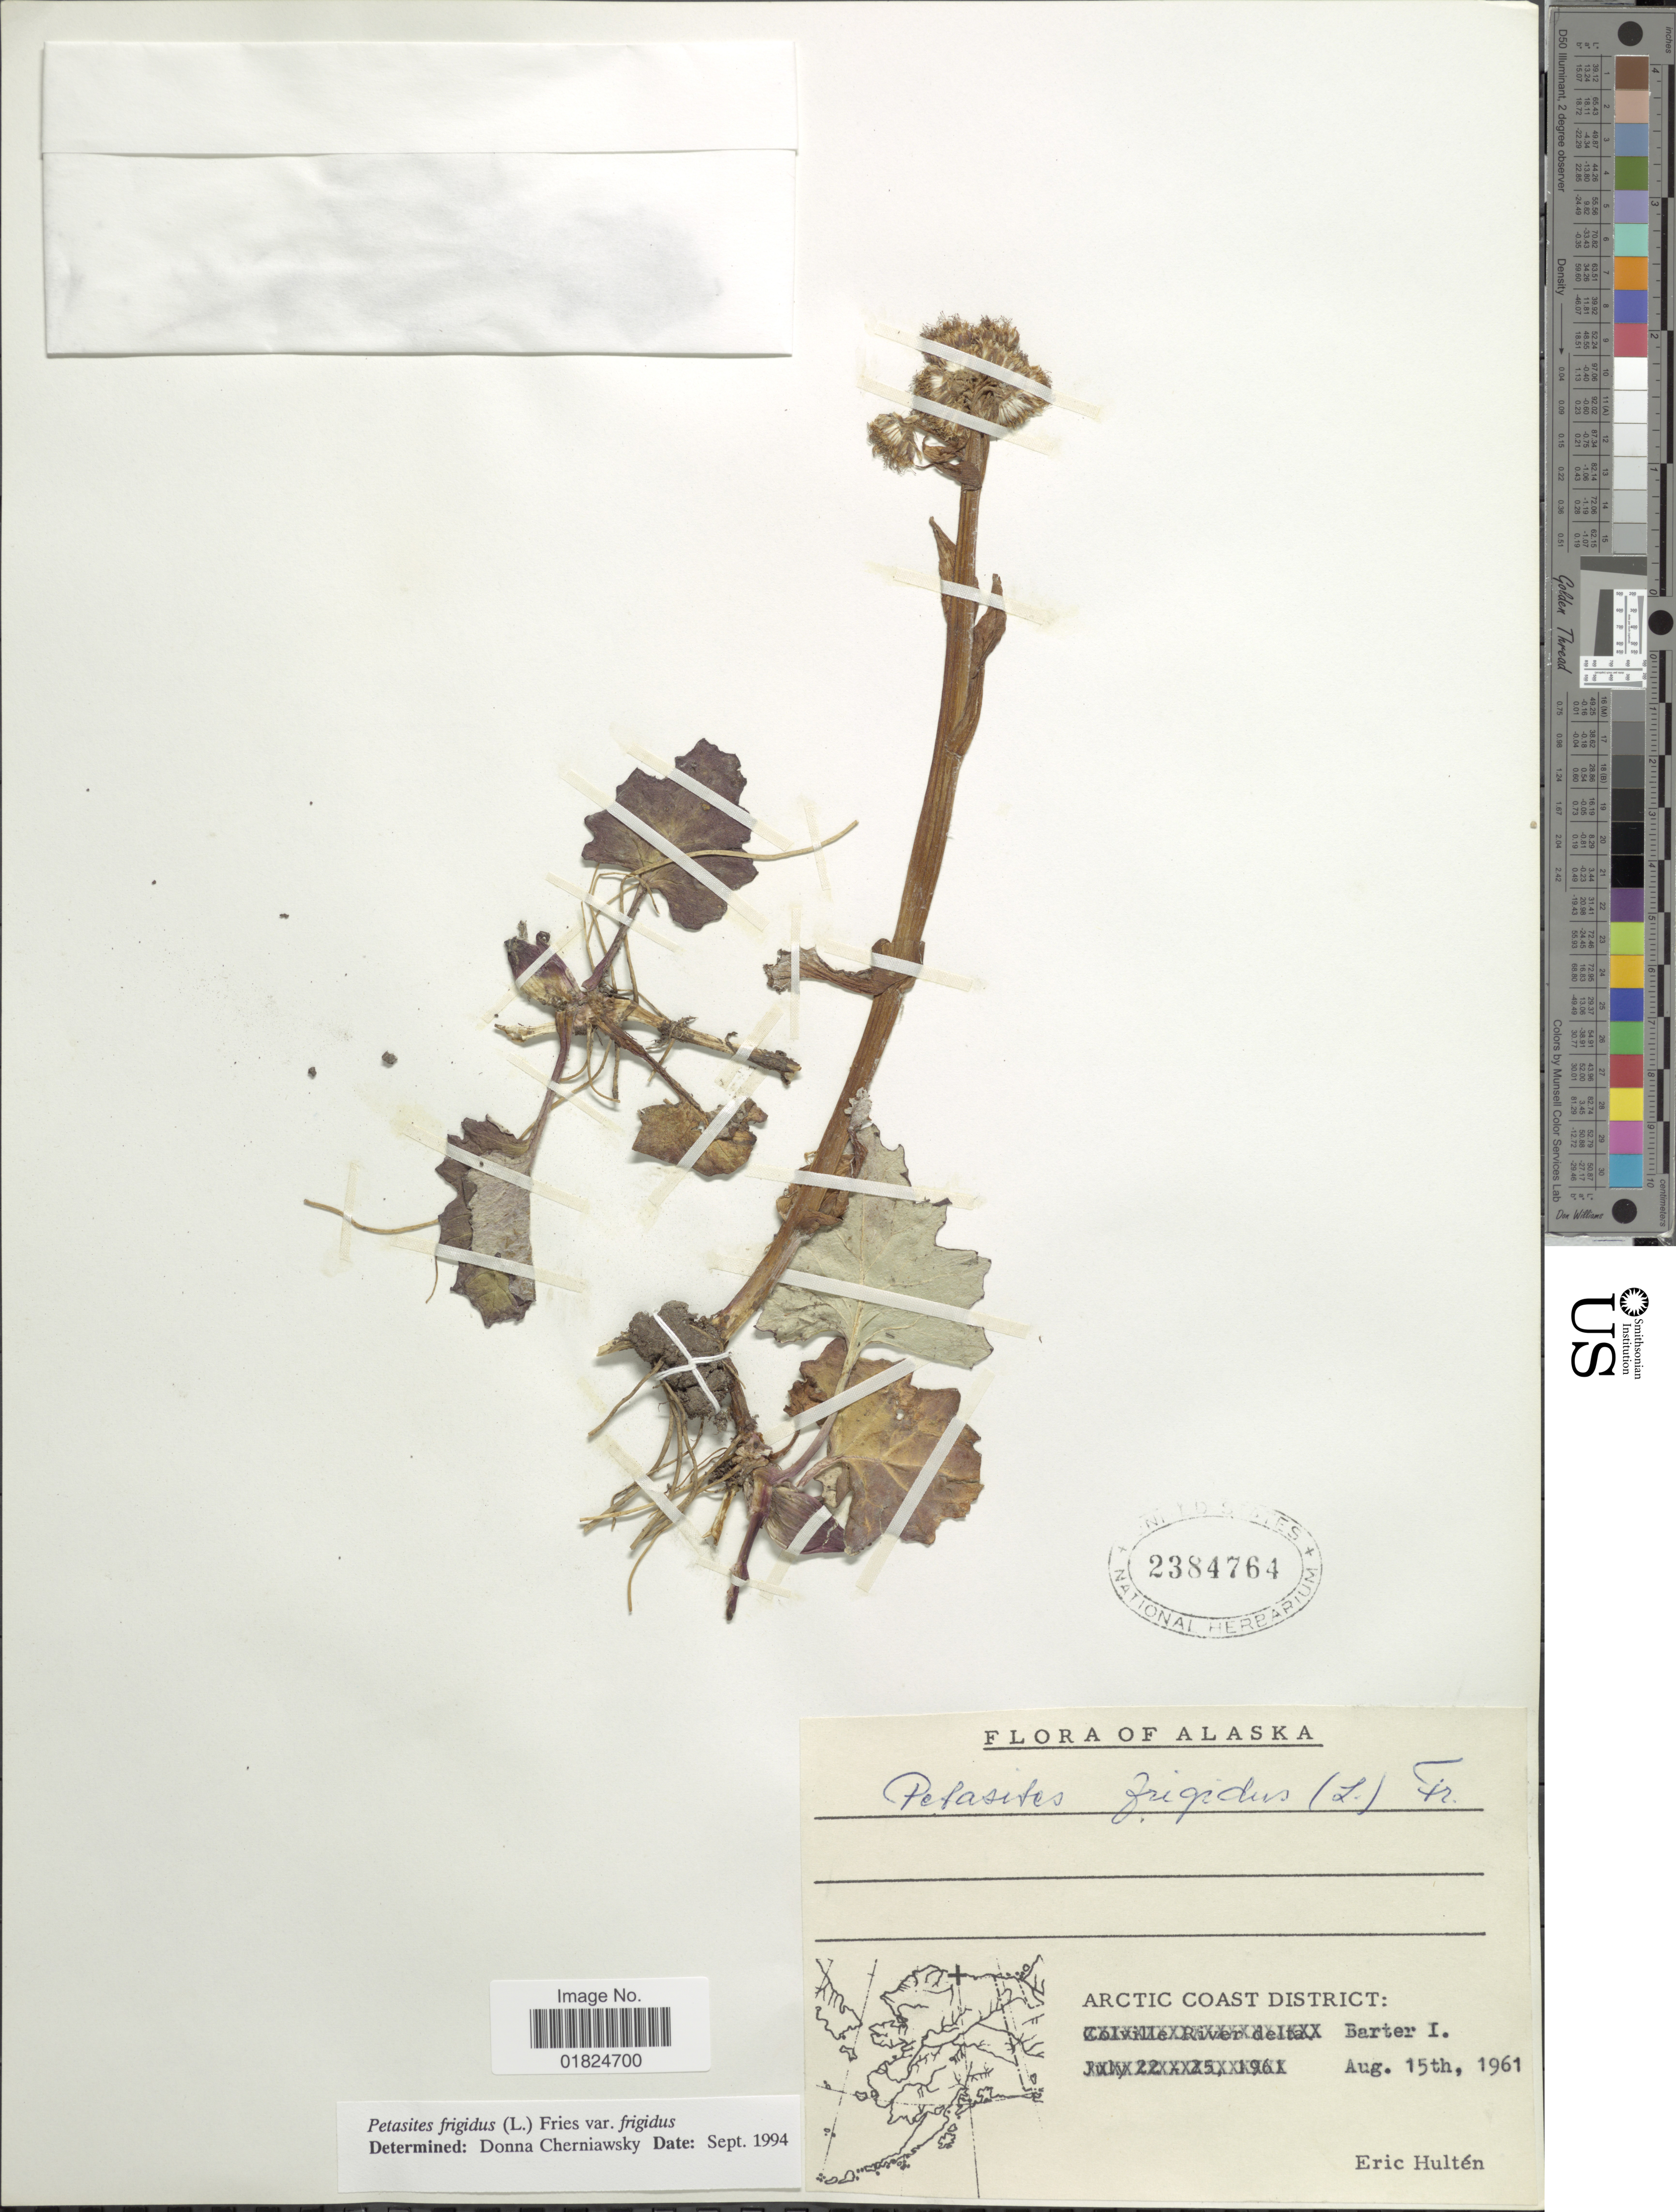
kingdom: Plantae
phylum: Tracheophyta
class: Magnoliopsida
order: Asterales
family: Asteraceae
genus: Petasites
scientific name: Petasites frigidus var. frigidus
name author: (L.) Fr.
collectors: E. G. Hultén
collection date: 1961-08-15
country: United States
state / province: Alaska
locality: Alaska. Arctic Coast District Barter I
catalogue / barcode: US 2384764